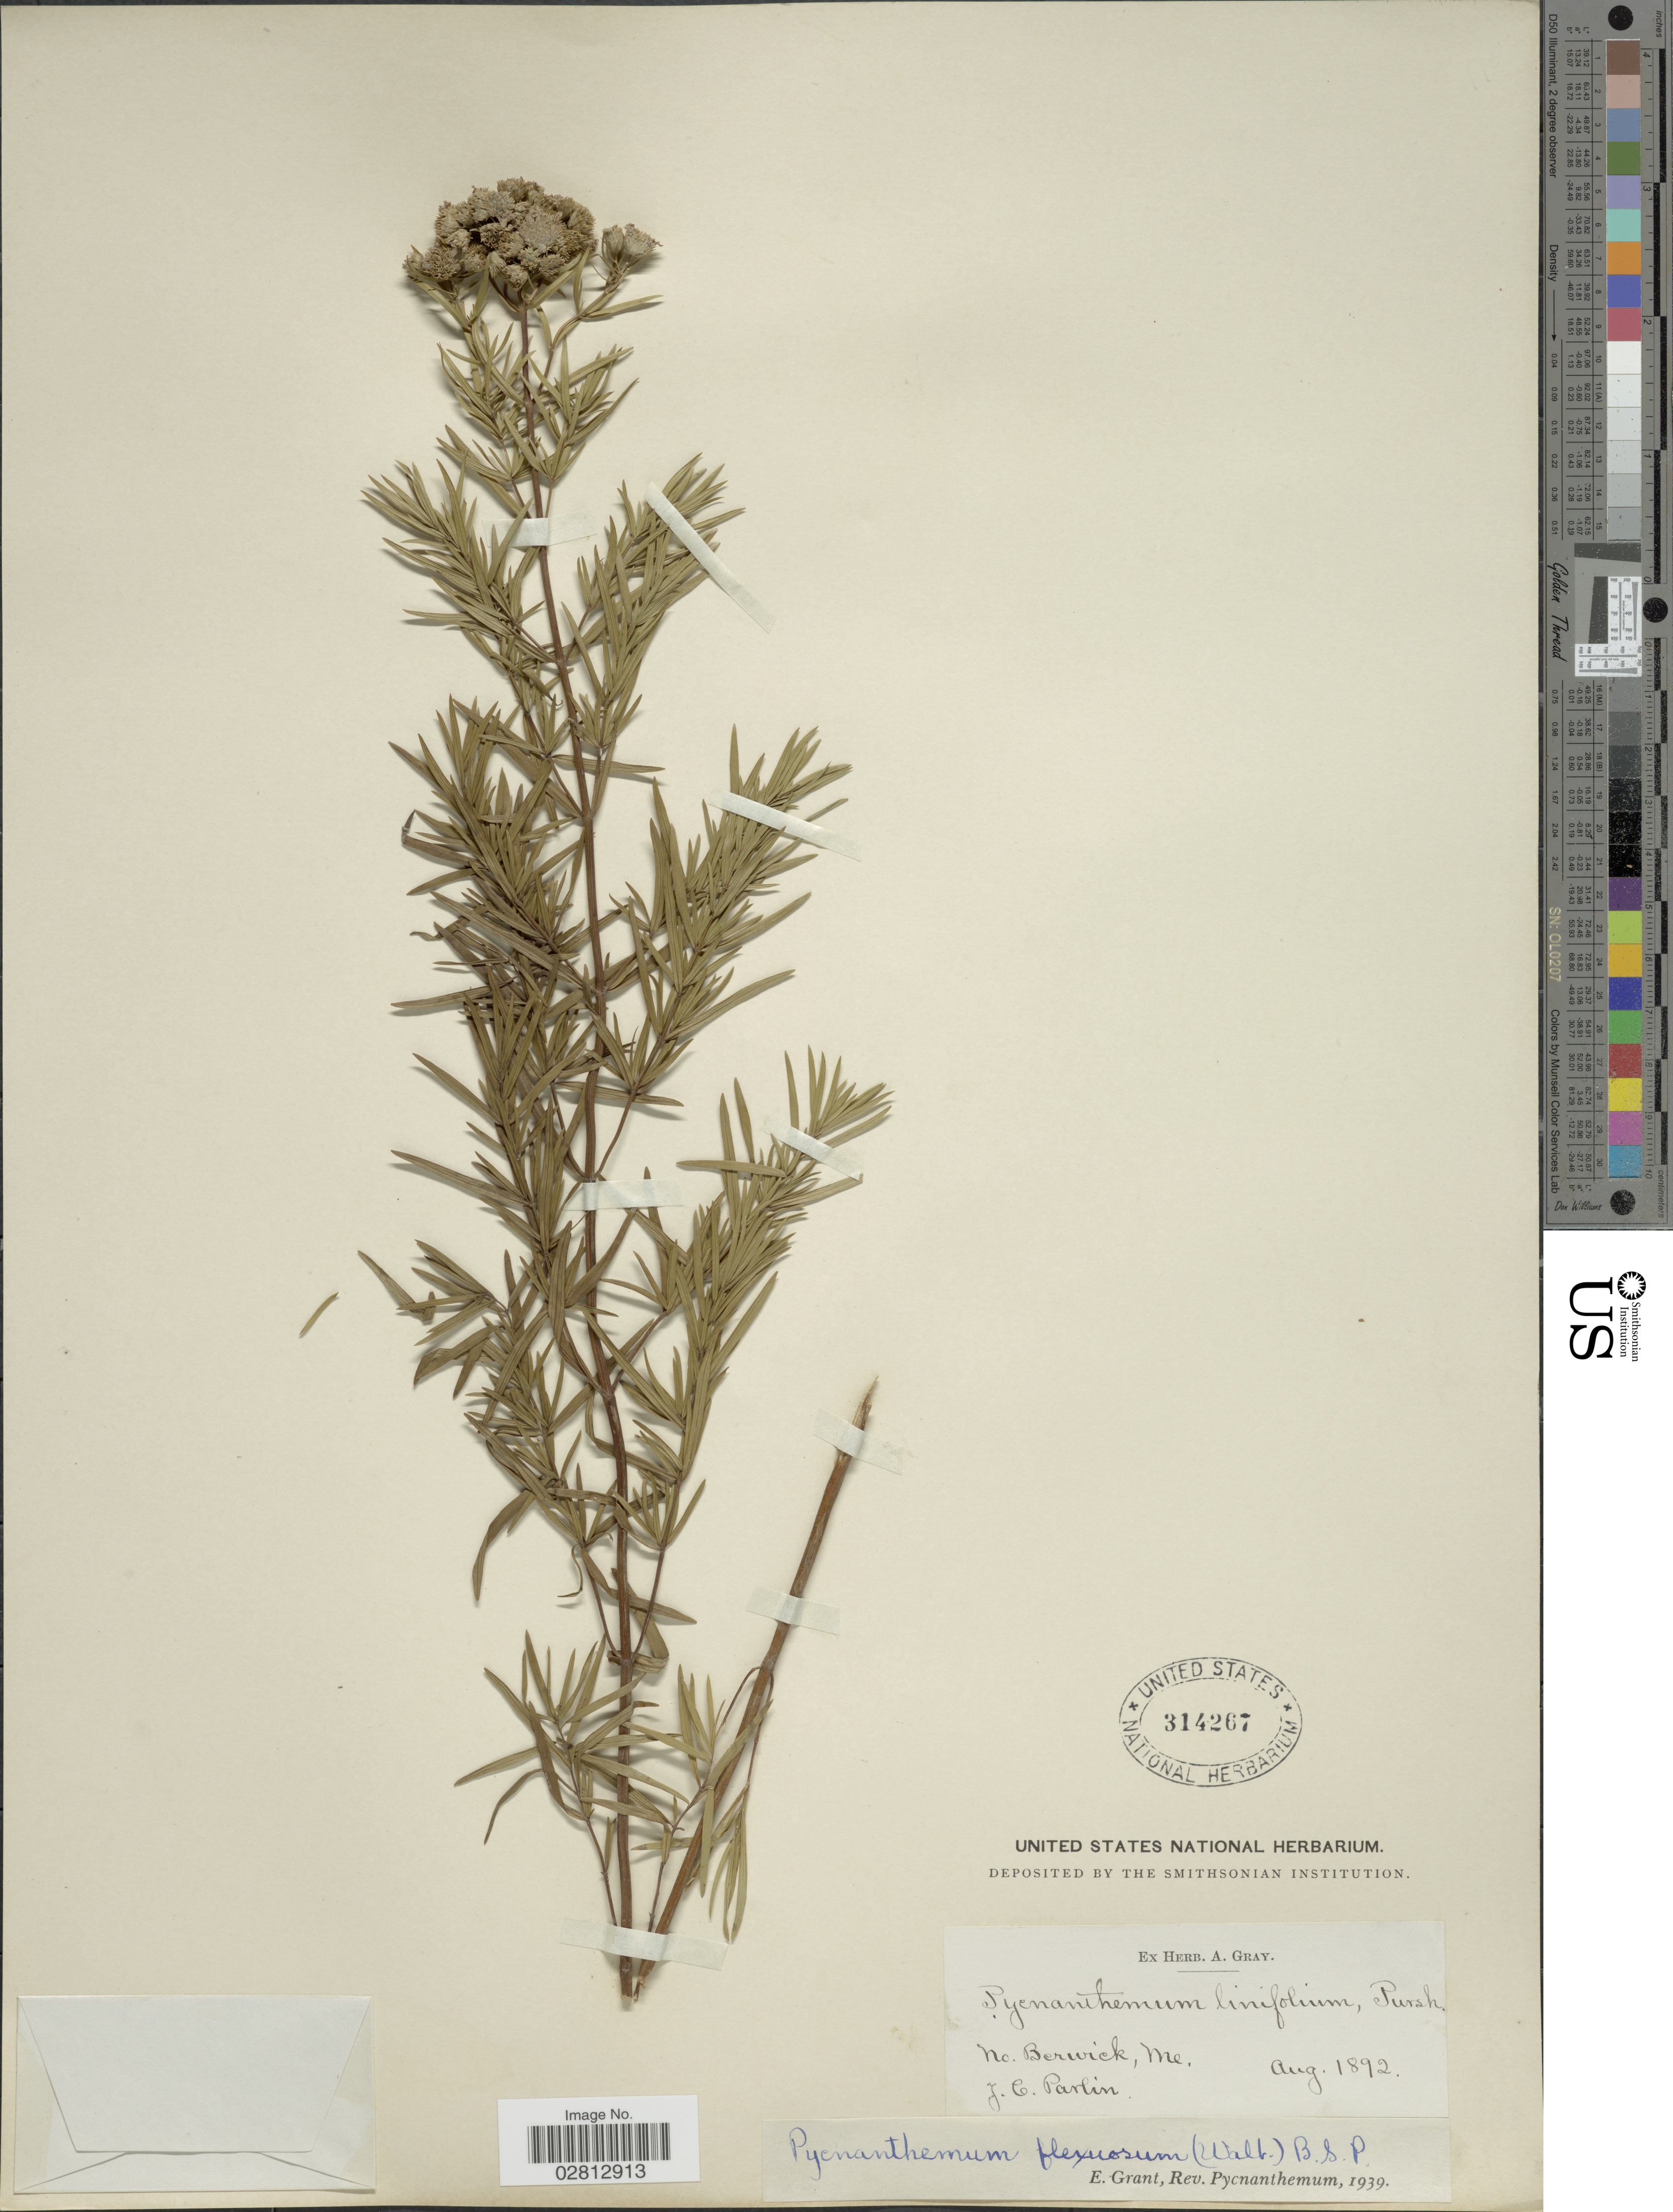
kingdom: Plantae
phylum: Tracheophyta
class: Magnoliopsida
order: Lamiales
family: Lamiaceae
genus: Pycnanthemum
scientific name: Pycnanthemum tenuifolium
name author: Schrad.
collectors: J. Parlin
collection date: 1892-08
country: United States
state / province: Maine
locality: No. Berwick.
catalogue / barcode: US 314267